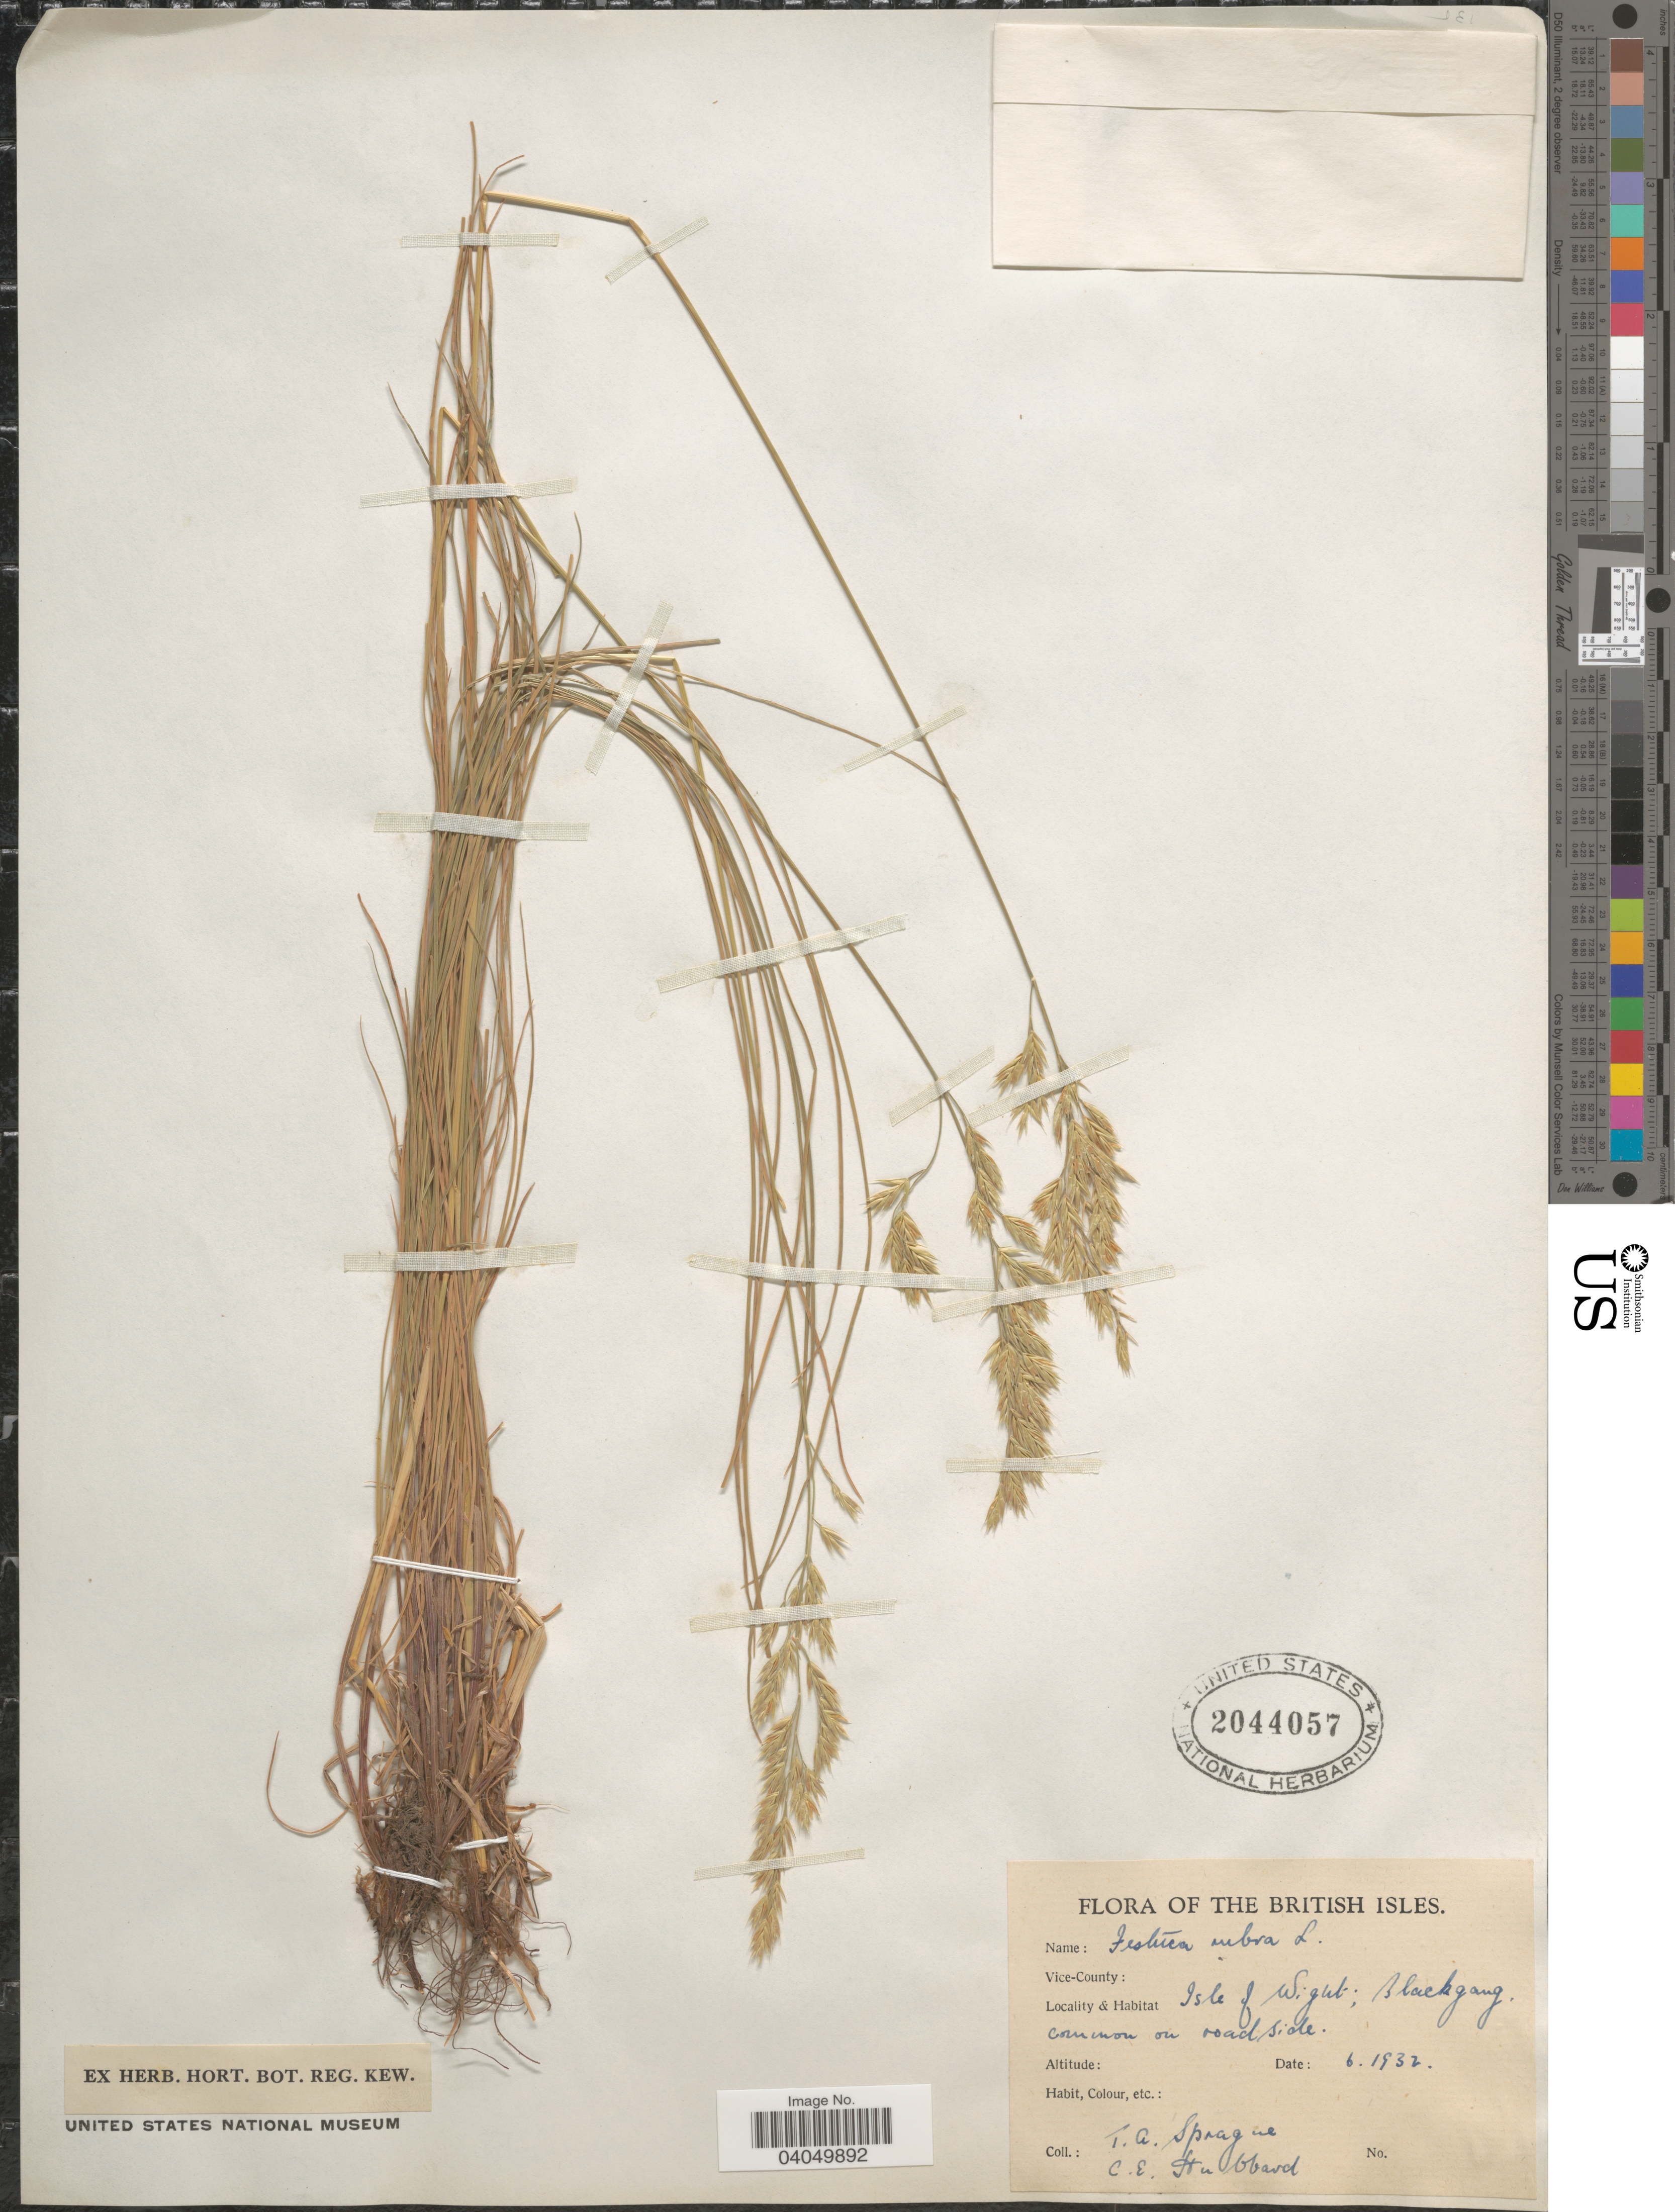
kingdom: Plantae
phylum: Tracheophyta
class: Liliopsida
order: Poales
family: Poaceae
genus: Festuca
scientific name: Festuca rubra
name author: L.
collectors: T. A. Sprague & C. E. Hubbard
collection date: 1932-06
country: United Kingdom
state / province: England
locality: The British Isles. Isle of Wight: Blackgang. Common on roadside.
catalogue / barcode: US 2044057